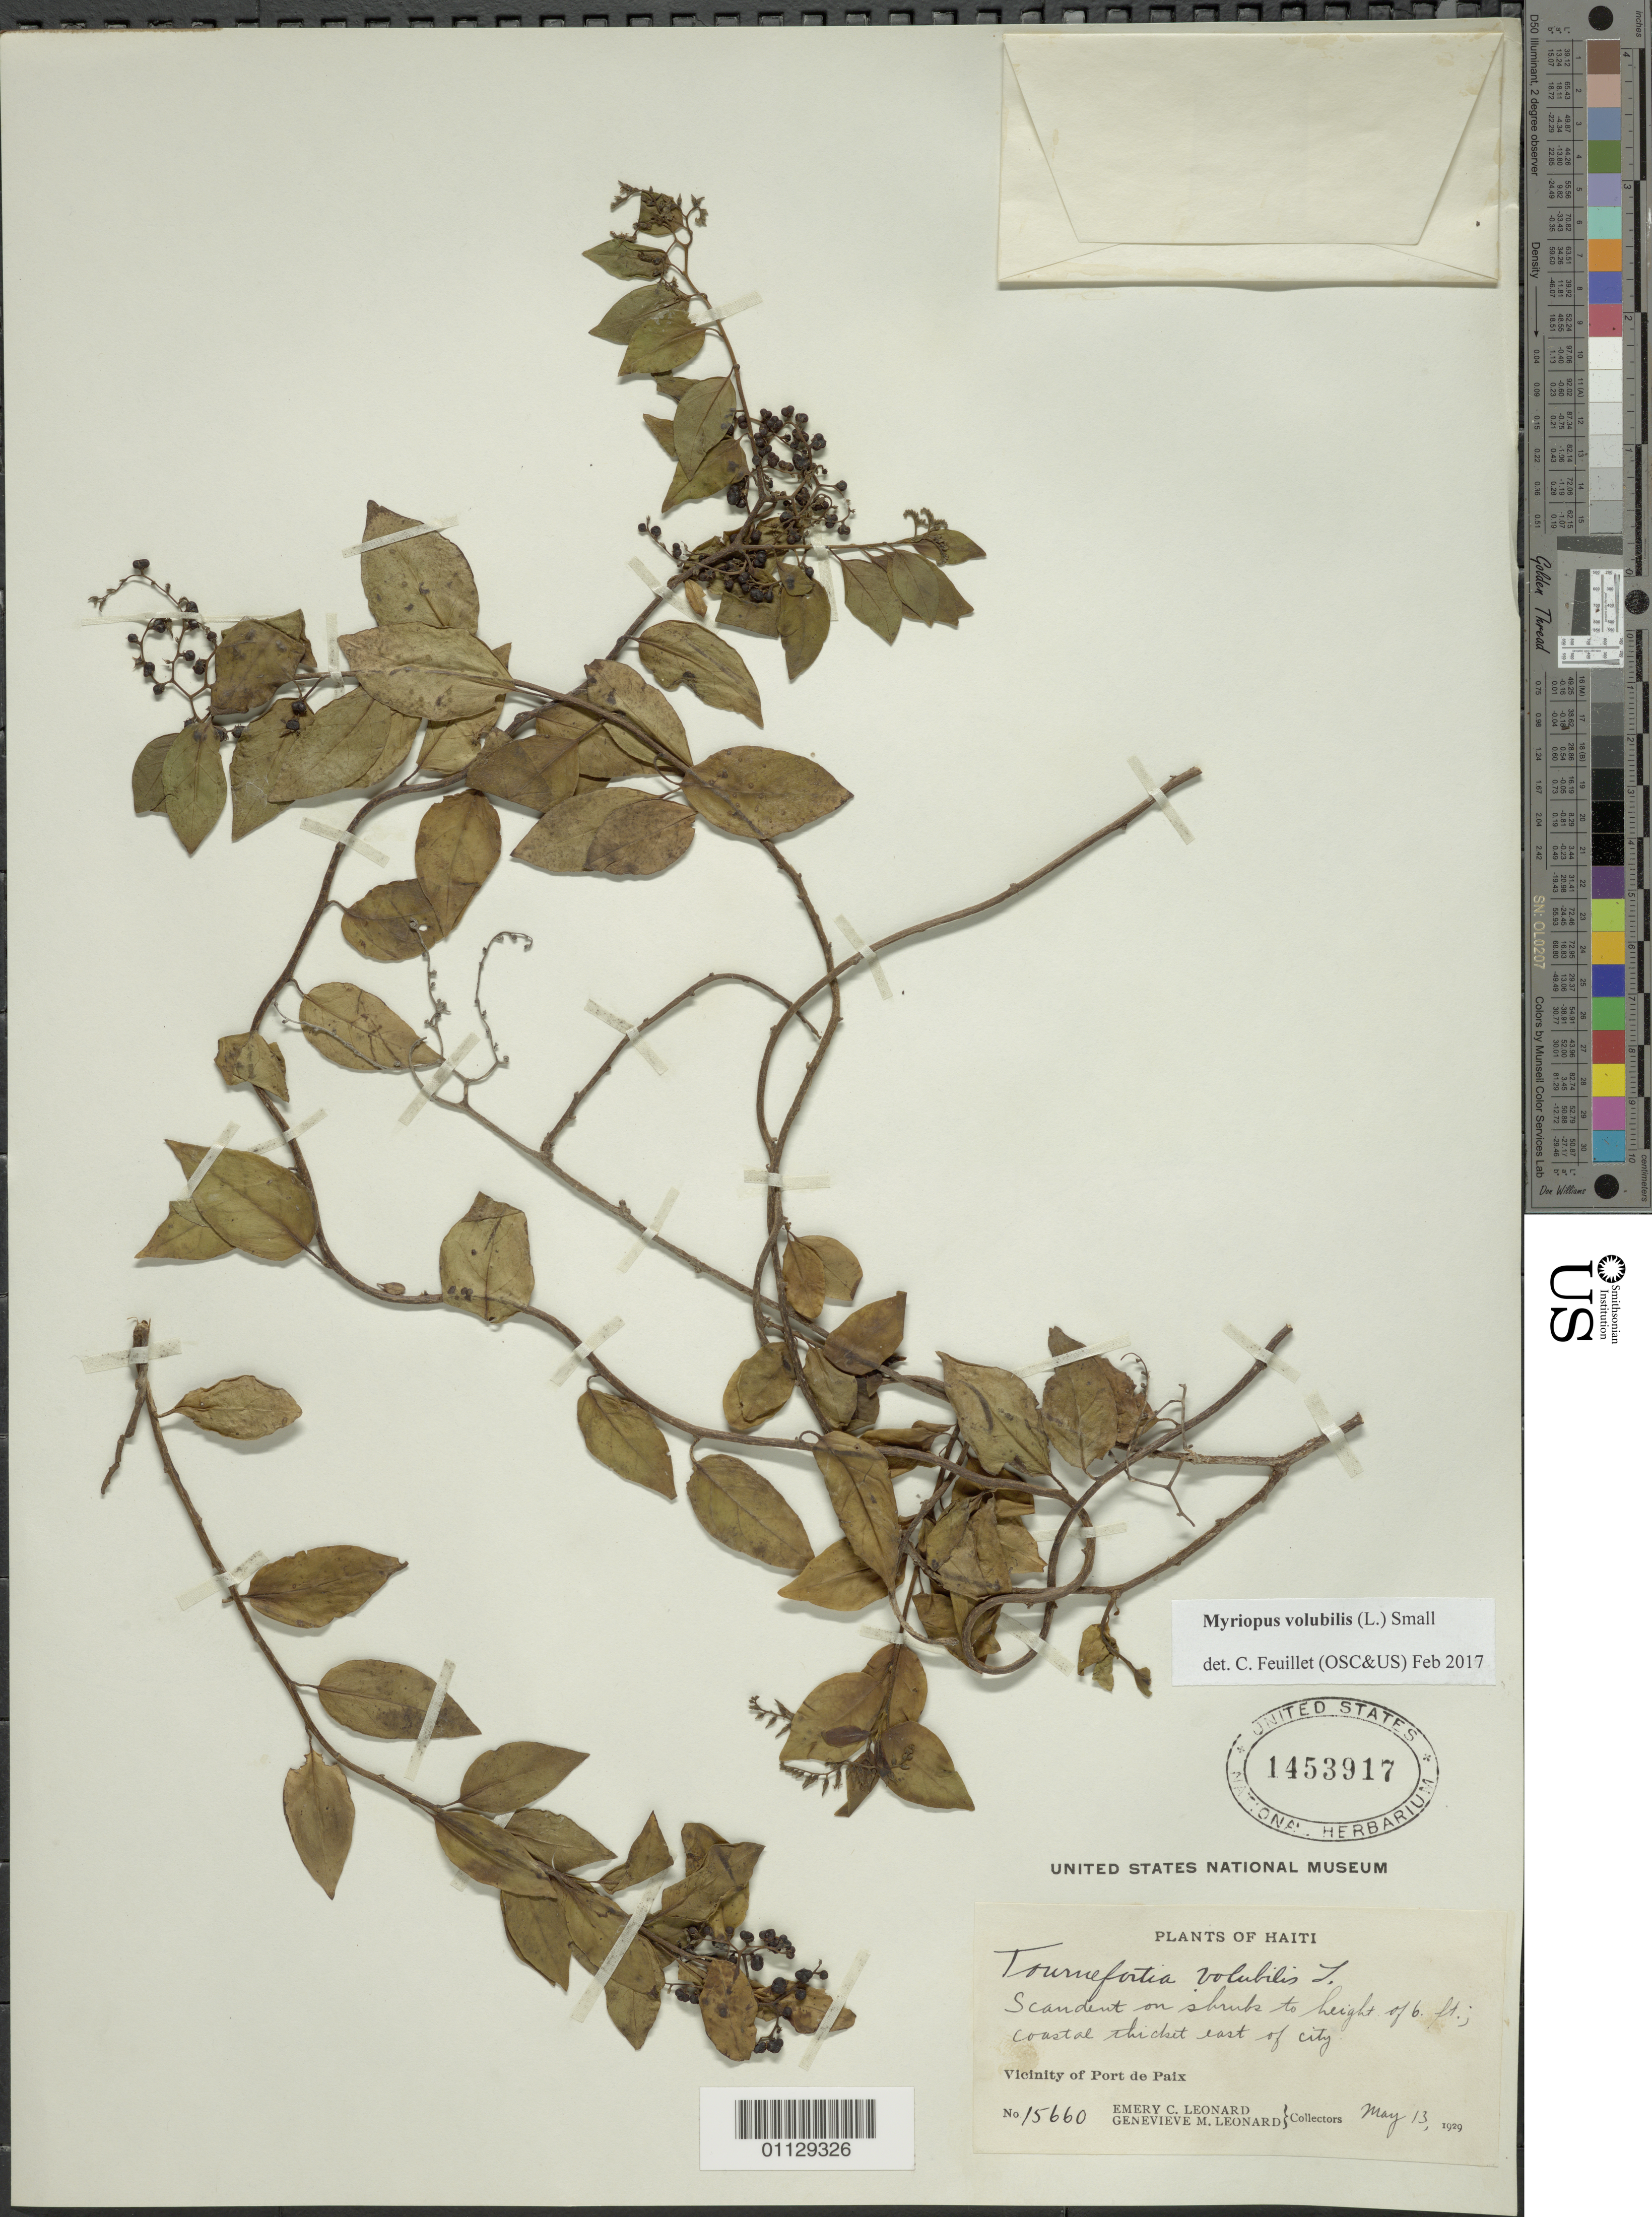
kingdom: Plantae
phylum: Tracheophyta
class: Magnoliopsida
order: Boraginales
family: Heliotropiaceae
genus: Myriopus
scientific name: Myriopus volubilis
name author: (L.) Small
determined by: Feuillet, C.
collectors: E. C. Leonard & G. M. Leonard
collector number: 15660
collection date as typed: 13 May 1929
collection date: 1929-05-13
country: Haiti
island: Hispaniola I.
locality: Port de Paix vicinity, east of city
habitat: Coastal thicket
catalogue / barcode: US 1453917